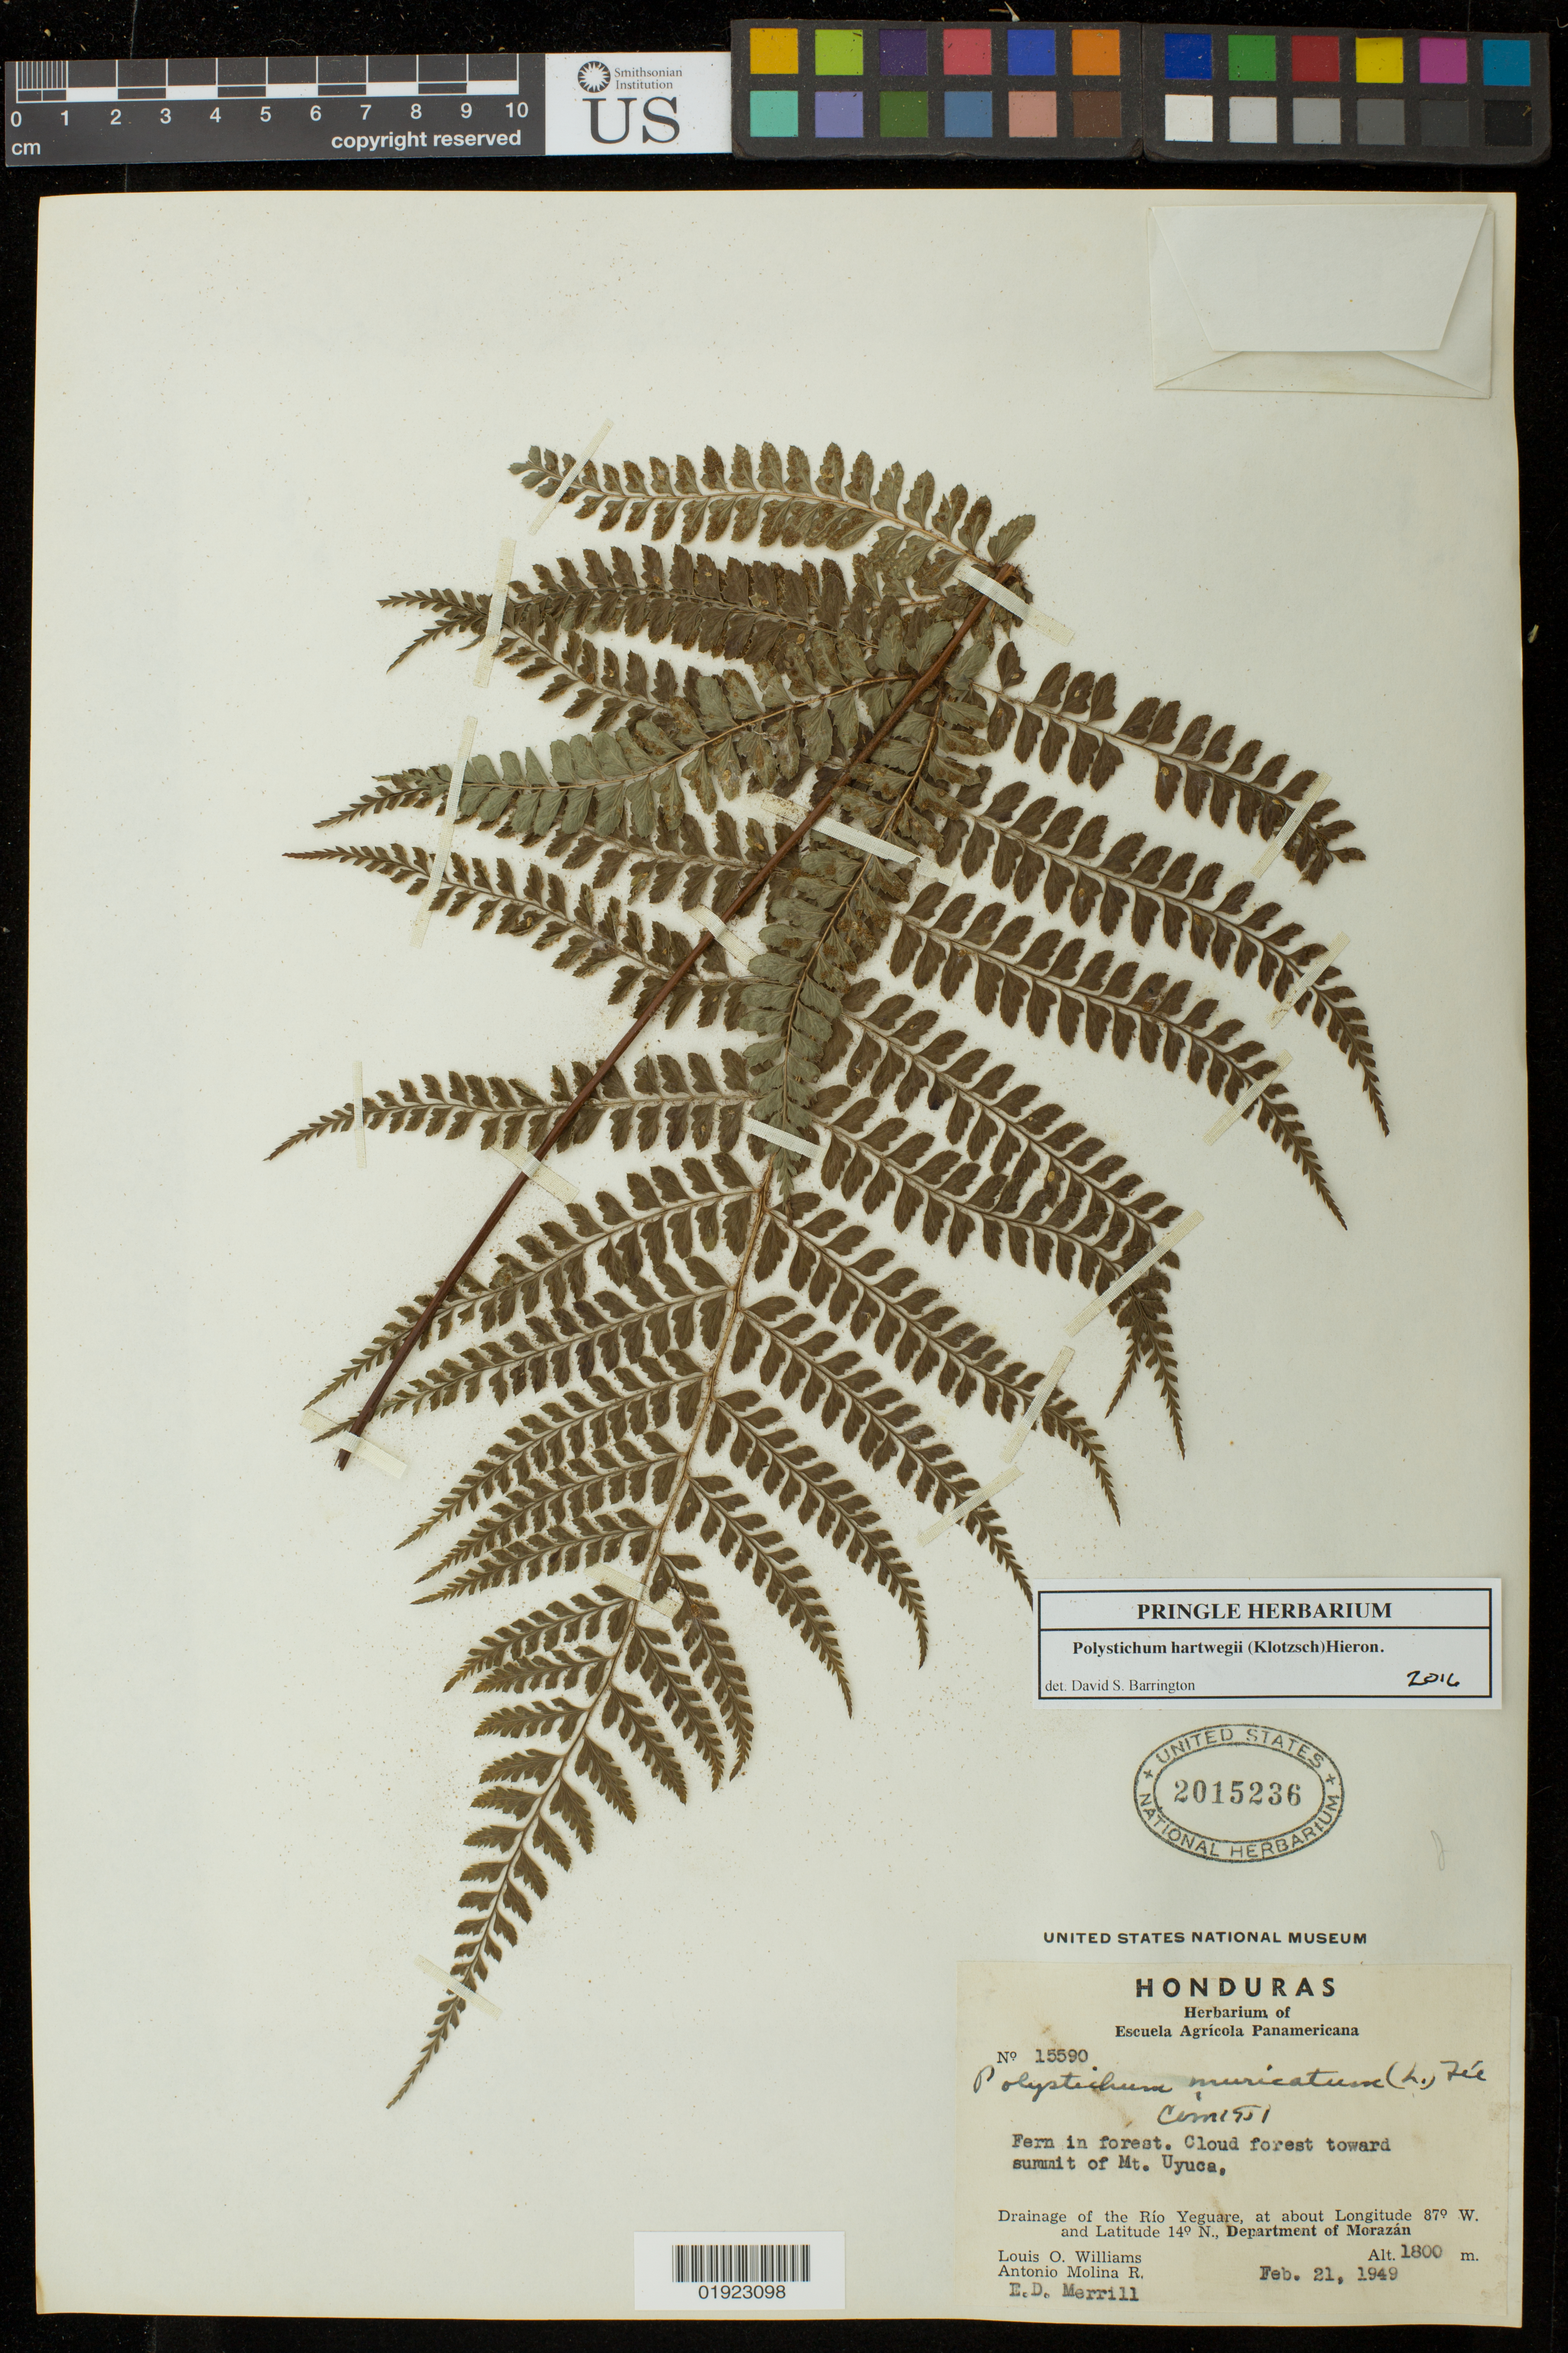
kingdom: Plantae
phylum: Tracheophyta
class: Polypodiopsida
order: Polypodiales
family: Dryopteridaceae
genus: Polystichum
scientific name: Polystichum hartwegii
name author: (Klotzsch) Hieron.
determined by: Barrington, D. S., Curator (VT), University of Vermont (UNITED STATES)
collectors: L. O. Williams, A. Molina R. & E. D. Merrill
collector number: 15590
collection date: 1949-02-21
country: Honduras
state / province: Fco. Morazán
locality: Toward summit of Mt. Uyuca. Drainage of the Rio Yeguare.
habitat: Cloud forest.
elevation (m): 1800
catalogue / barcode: US 2015236